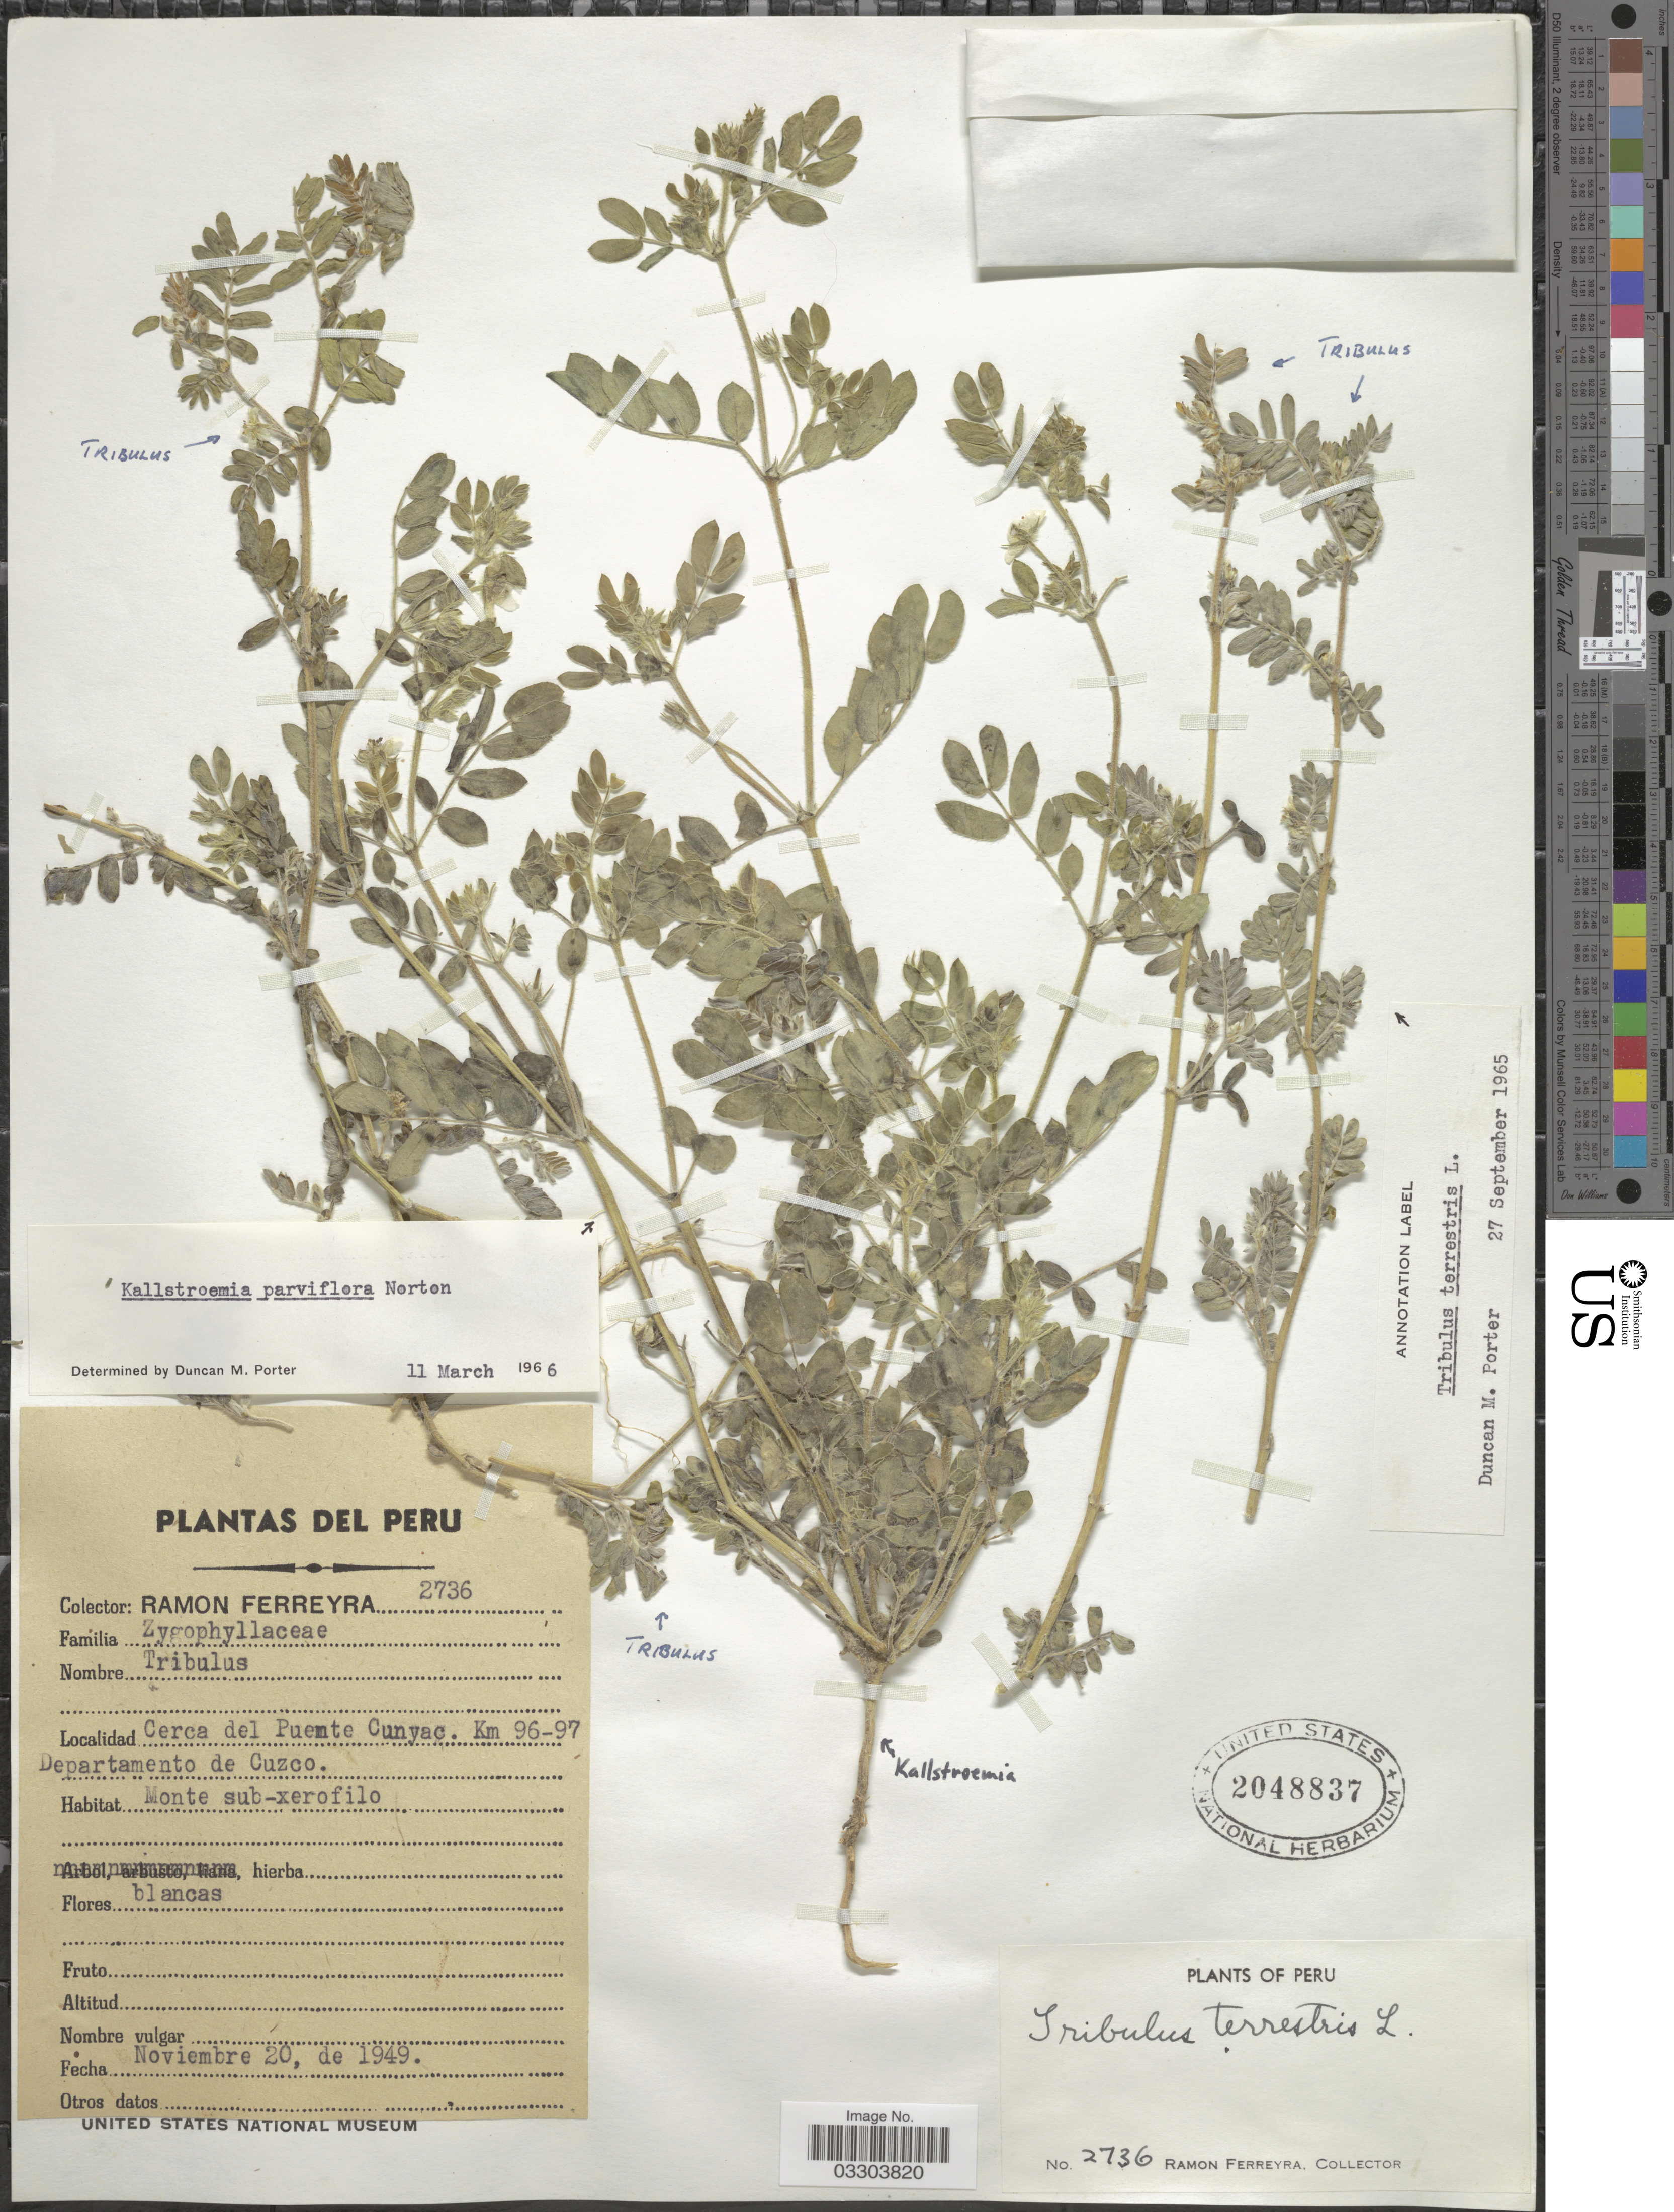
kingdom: Plantae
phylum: Tracheophyta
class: Magnoliopsida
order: Zygophyllales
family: Zygophyllaceae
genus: Kallstroemia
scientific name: Kallstroemia parviflora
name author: Norton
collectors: R. A. Ferreyra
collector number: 2736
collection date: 1949-11-20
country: Peru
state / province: Cusco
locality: Cerca del Puente Cunyac. Km 96-97. Departamento de Cuzco.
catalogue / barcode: US 2048837